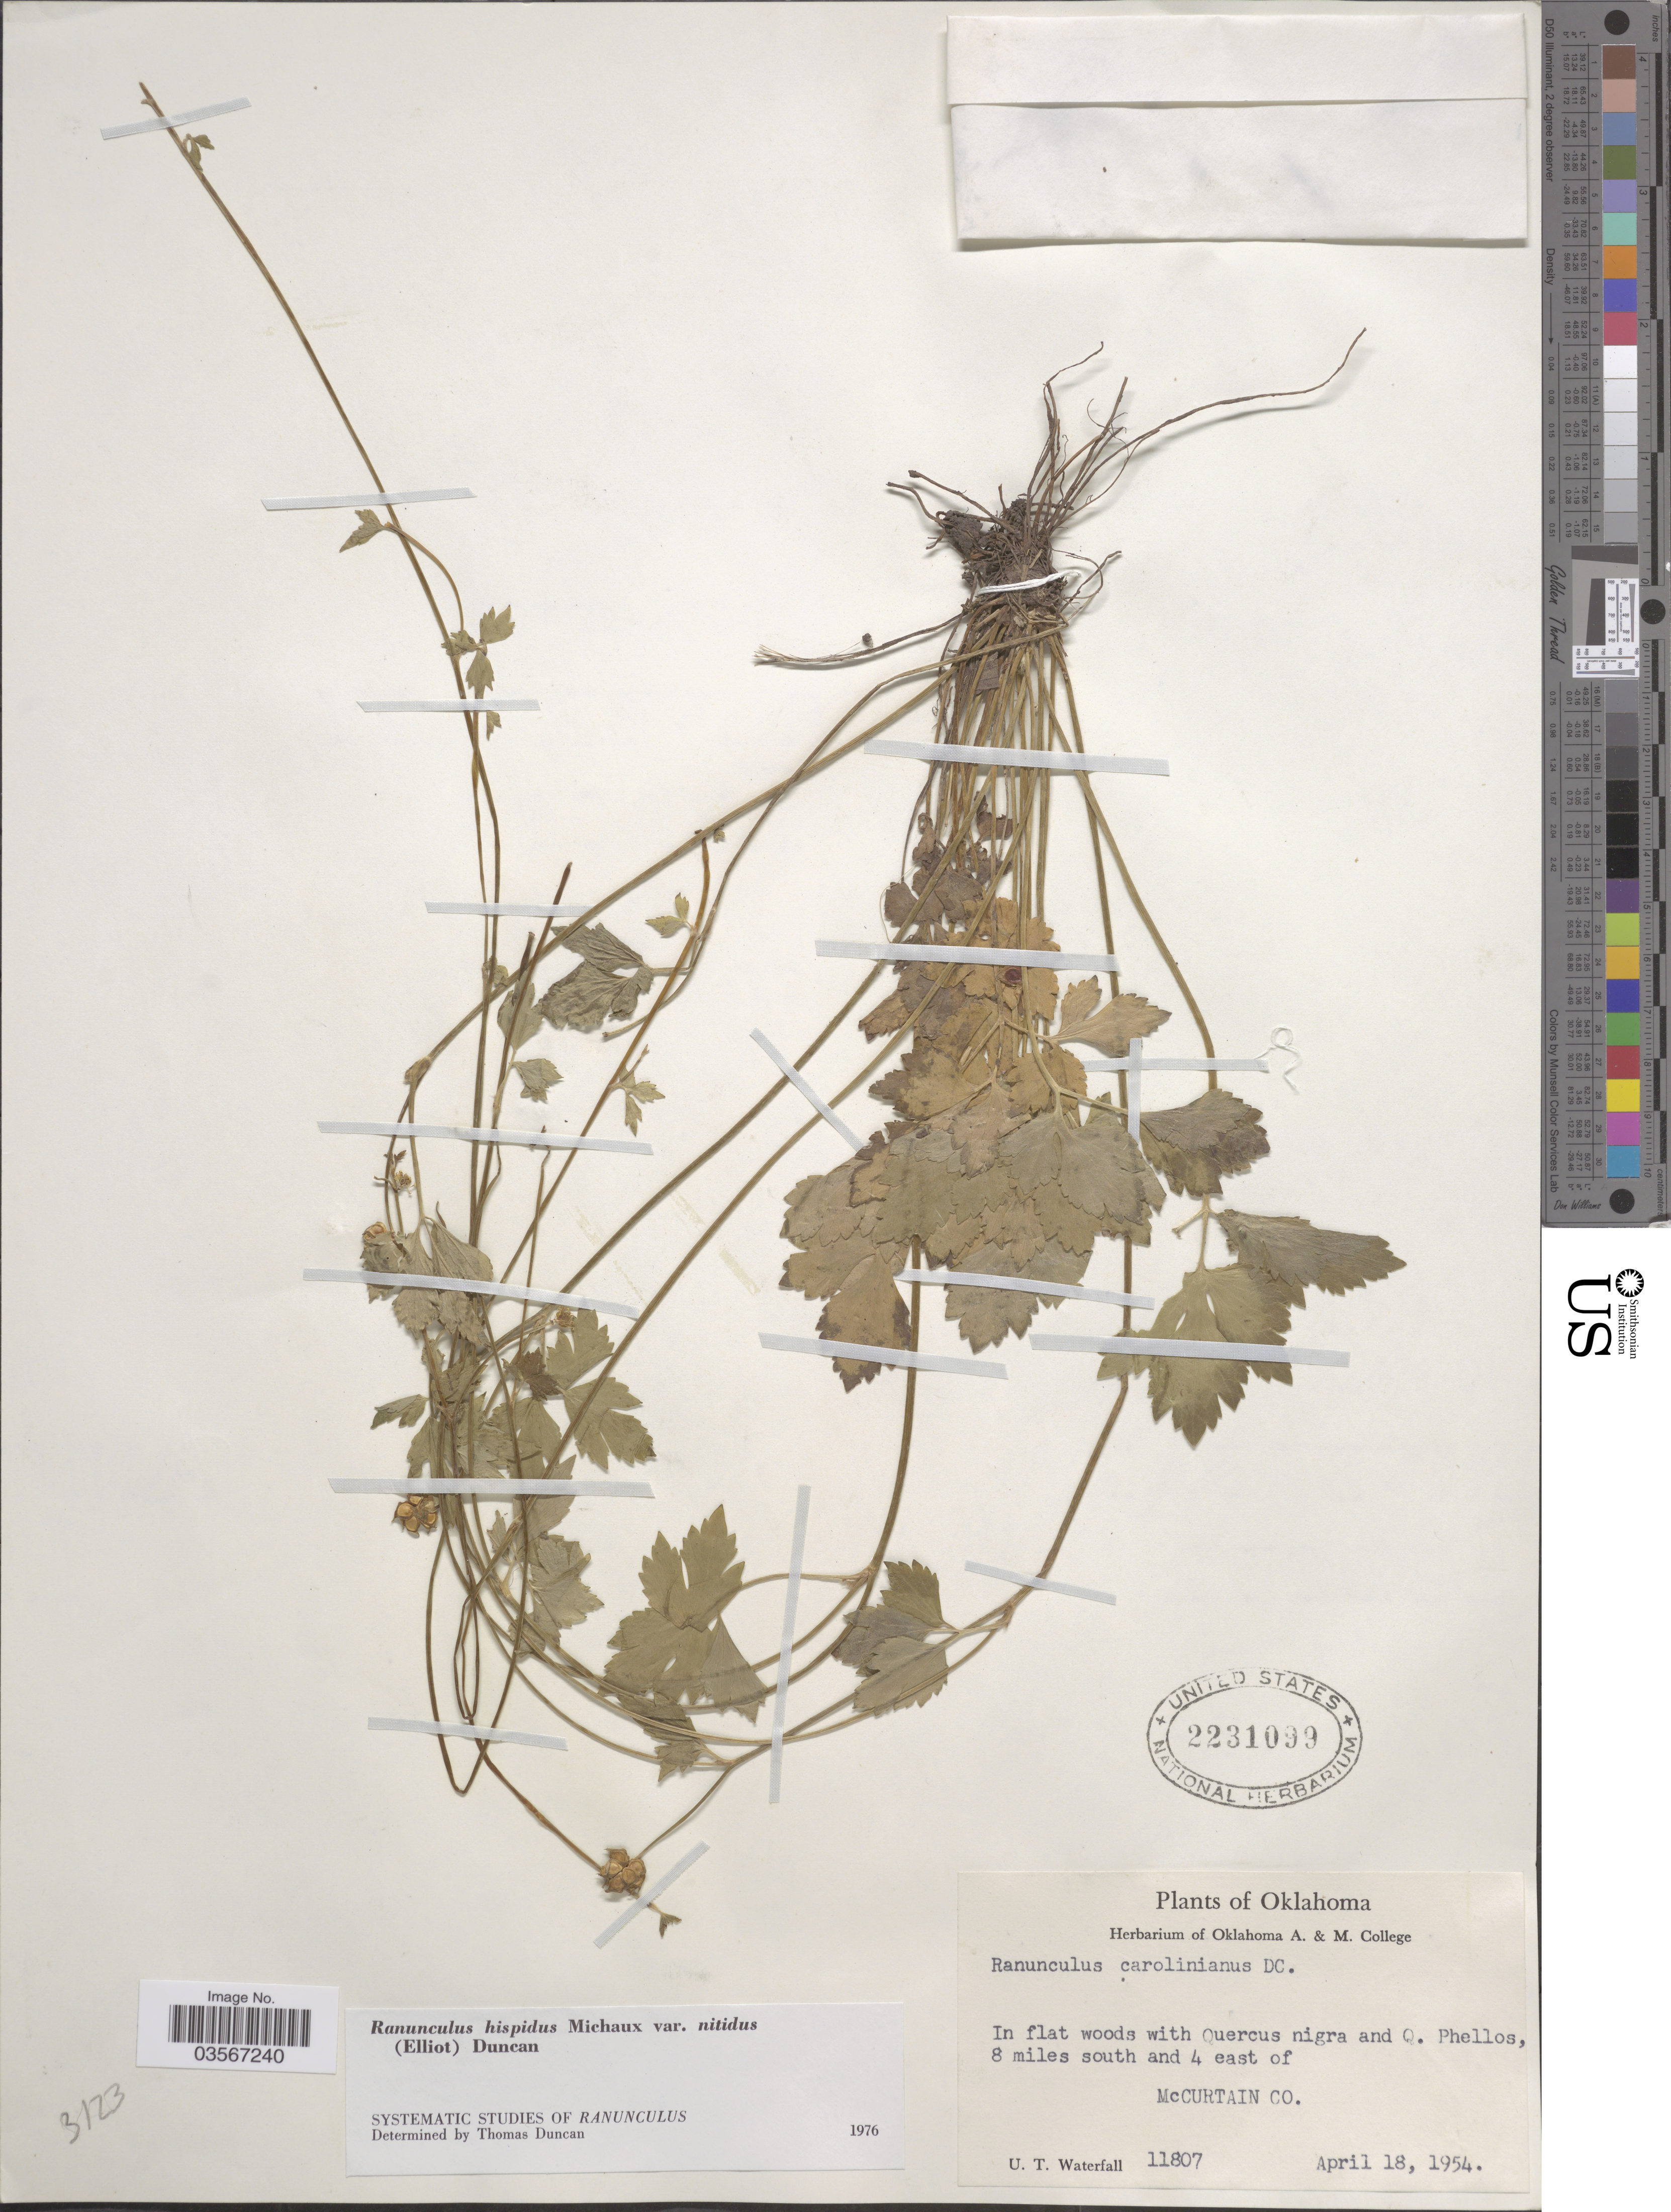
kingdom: Plantae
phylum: Tracheophyta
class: Magnoliopsida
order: Ranunculales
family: Ranunculaceae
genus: Ranunculus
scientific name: Ranunculus hispidus var. nitidus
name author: (Chapm.) T. Duncan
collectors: U. T. Waterfall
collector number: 11807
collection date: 1954-04-18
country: United States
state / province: Oklahoma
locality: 8 miles south and 4 east of McCurtain Co.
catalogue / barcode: US 2231099